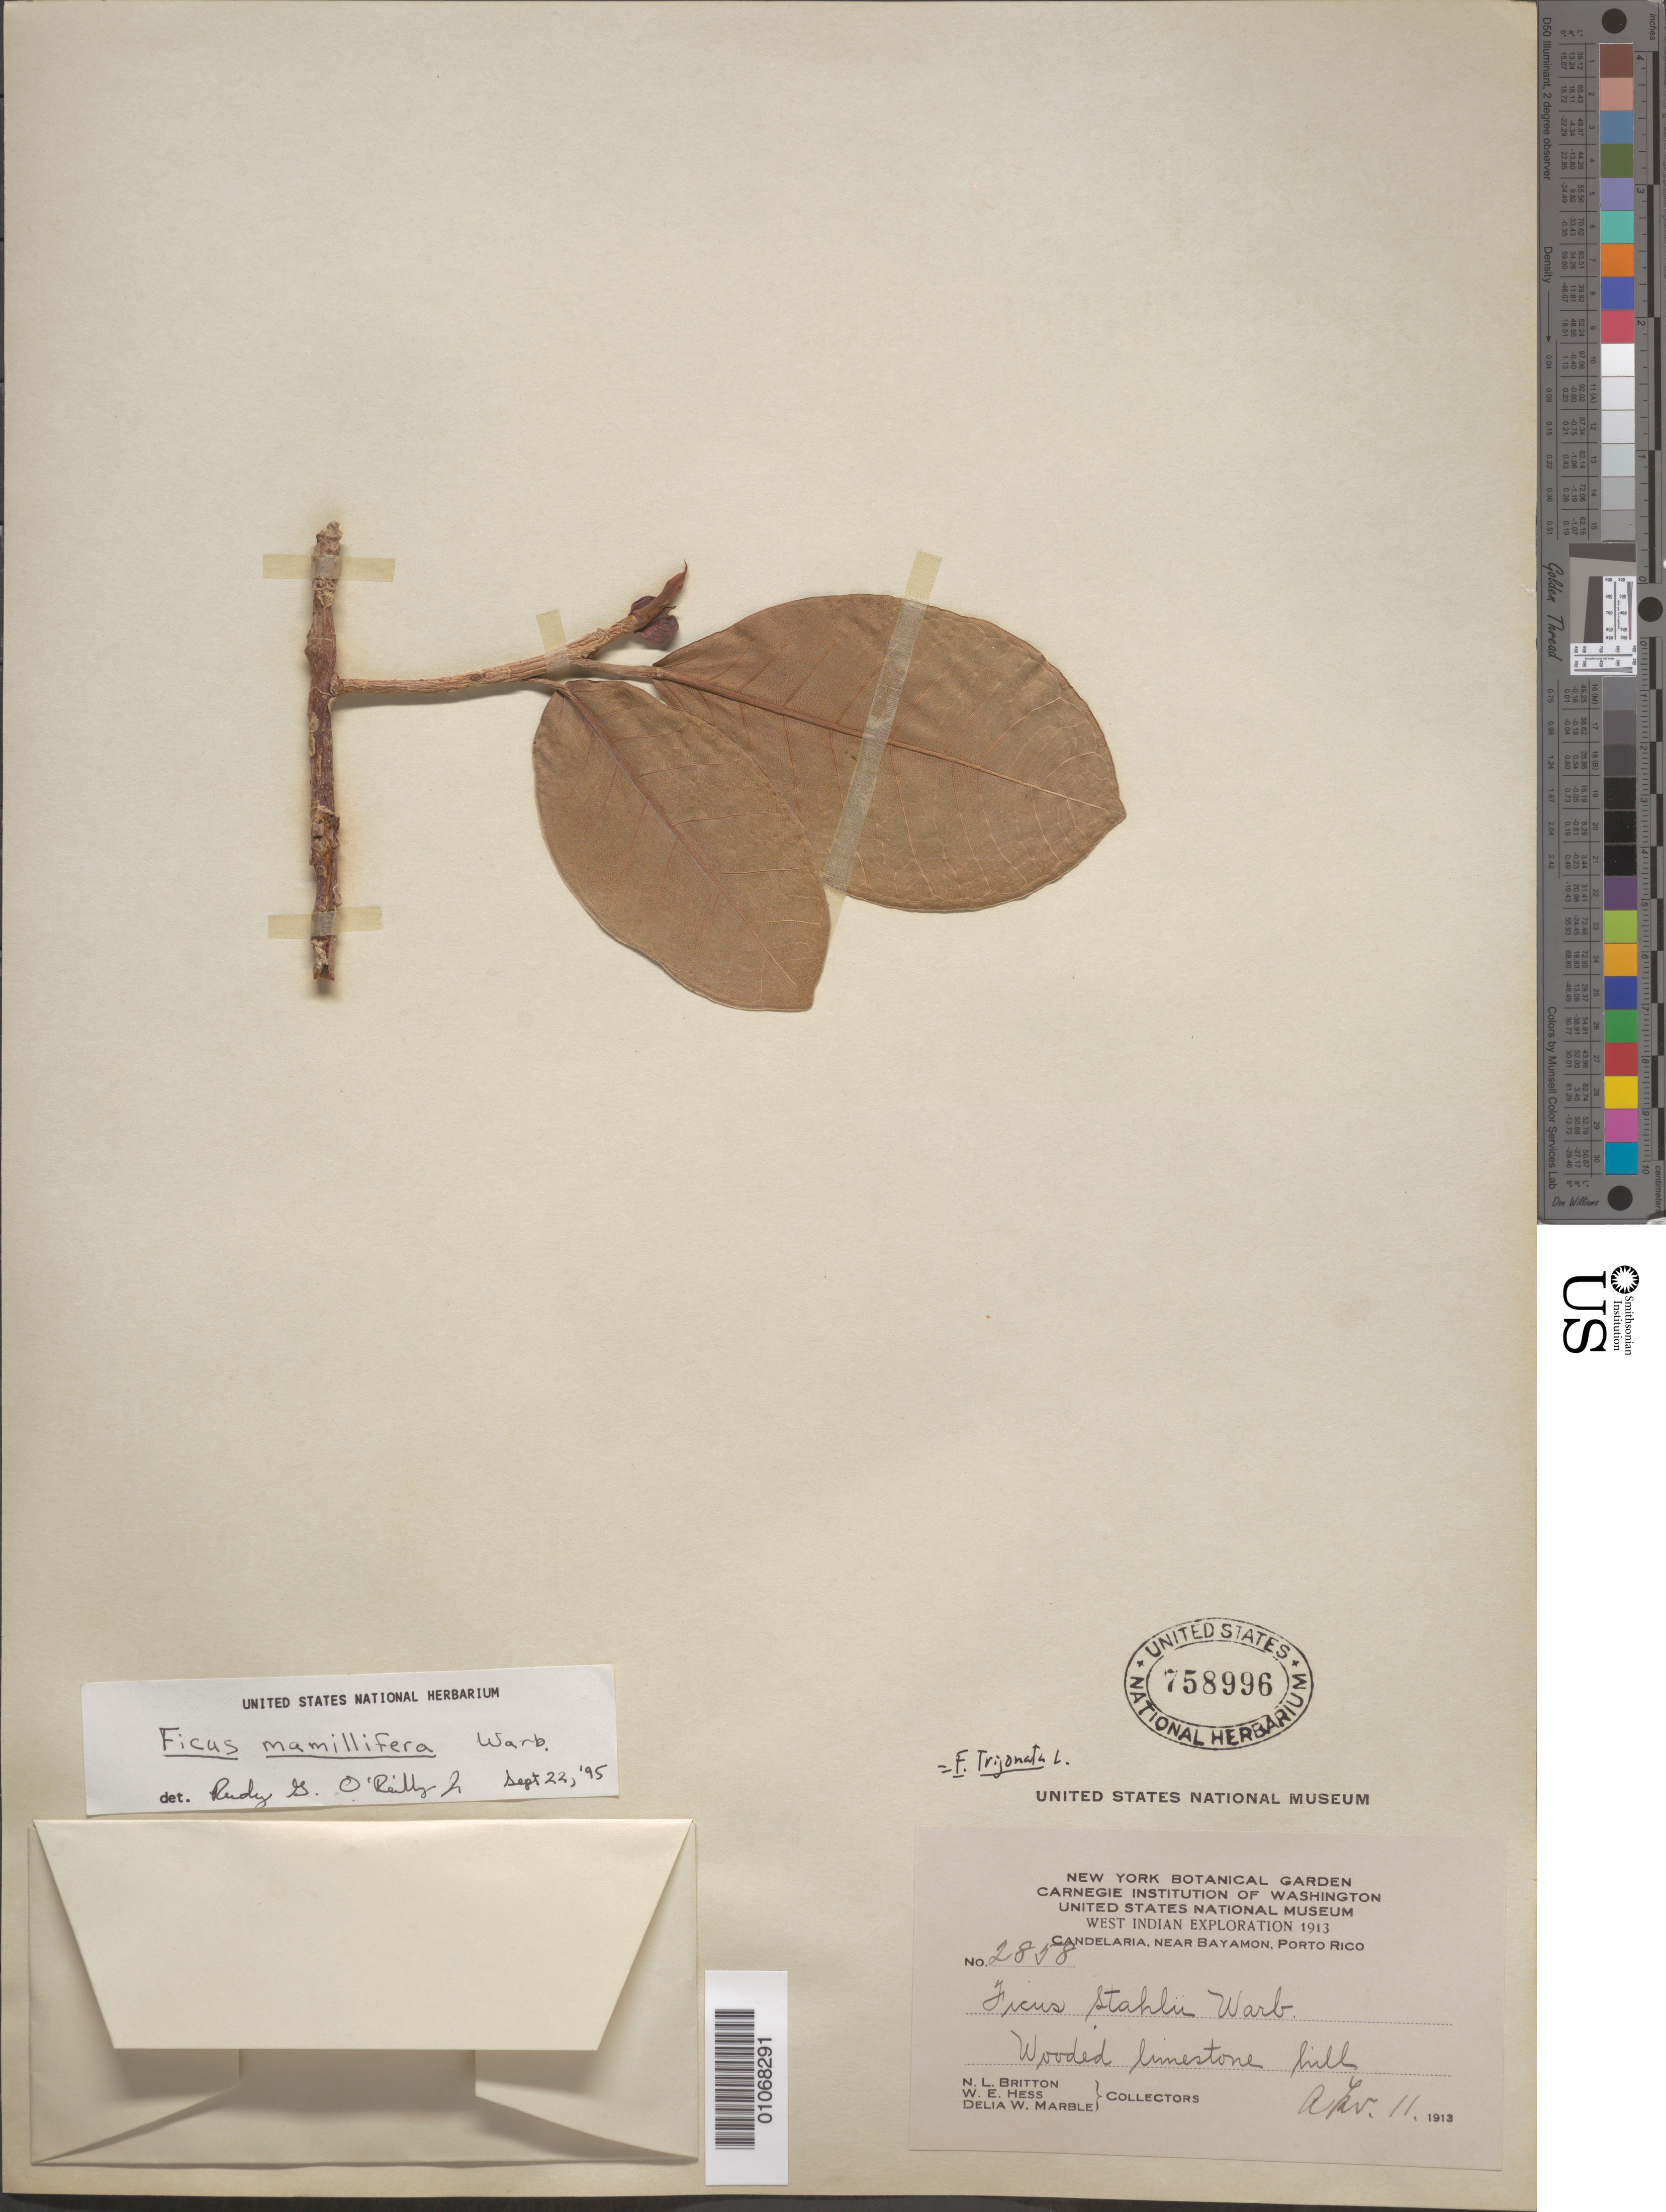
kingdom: Plantae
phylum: Tracheophyta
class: Magnoliopsida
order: Rosales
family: Moraceae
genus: Ficus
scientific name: Ficus mamillifera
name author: Warb.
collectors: N. Britton, W. Hess & D. W. Marble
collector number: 2858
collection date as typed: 11 Apr 1913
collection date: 1913-04-11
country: Puerto Rico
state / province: Bayamón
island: Puerto Rico I.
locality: Candelaria, Near Bayamon.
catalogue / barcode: US 758996